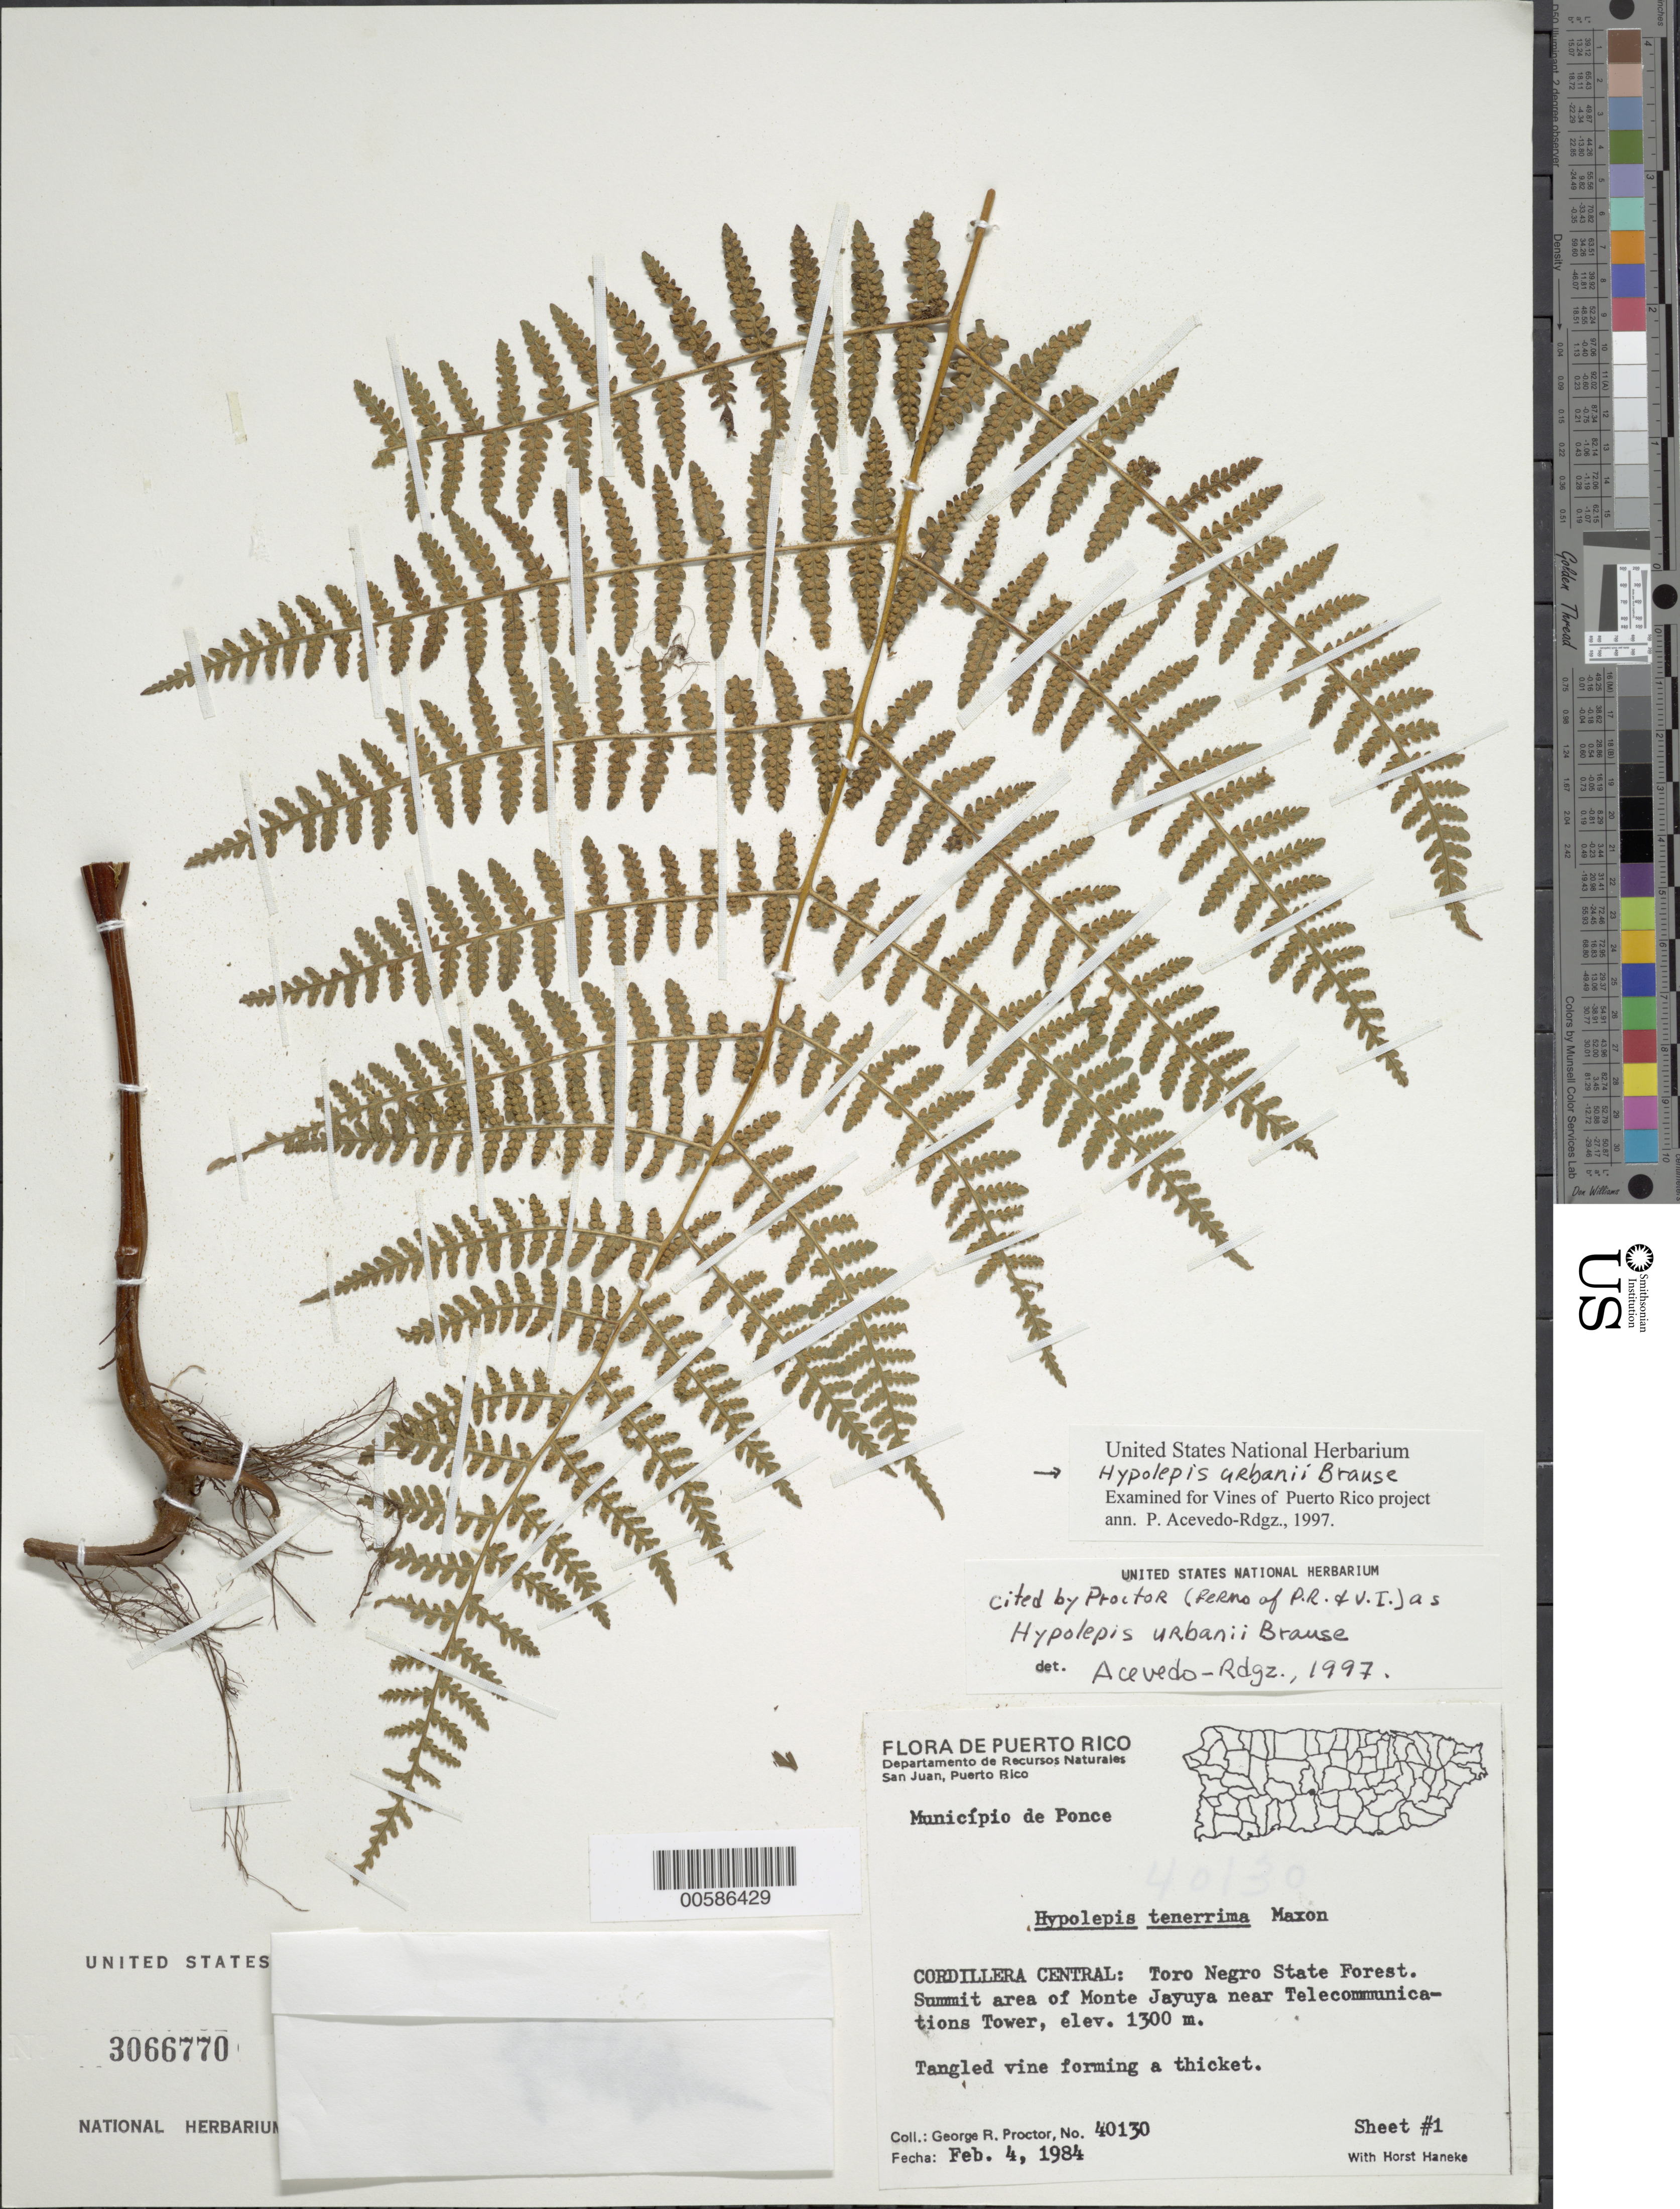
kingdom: Plantae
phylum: Tracheophyta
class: Polypodiopsida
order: Polypodiales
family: Dennstaedtiaceae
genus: Hypolepis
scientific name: Hypolepis urbanii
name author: Brause in Urb.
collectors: G. R. Proctor & H. Haneke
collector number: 40130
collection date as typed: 04 Feb 1984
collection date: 1984-02-04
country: Puerto Rico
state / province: Ponce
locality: Cordillera Central: Toro Negro State Forest. Summit area of Monte Jayuya near Telecomunications Tower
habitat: Tangled vine forming a thicket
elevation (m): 1300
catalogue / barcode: US 3066770